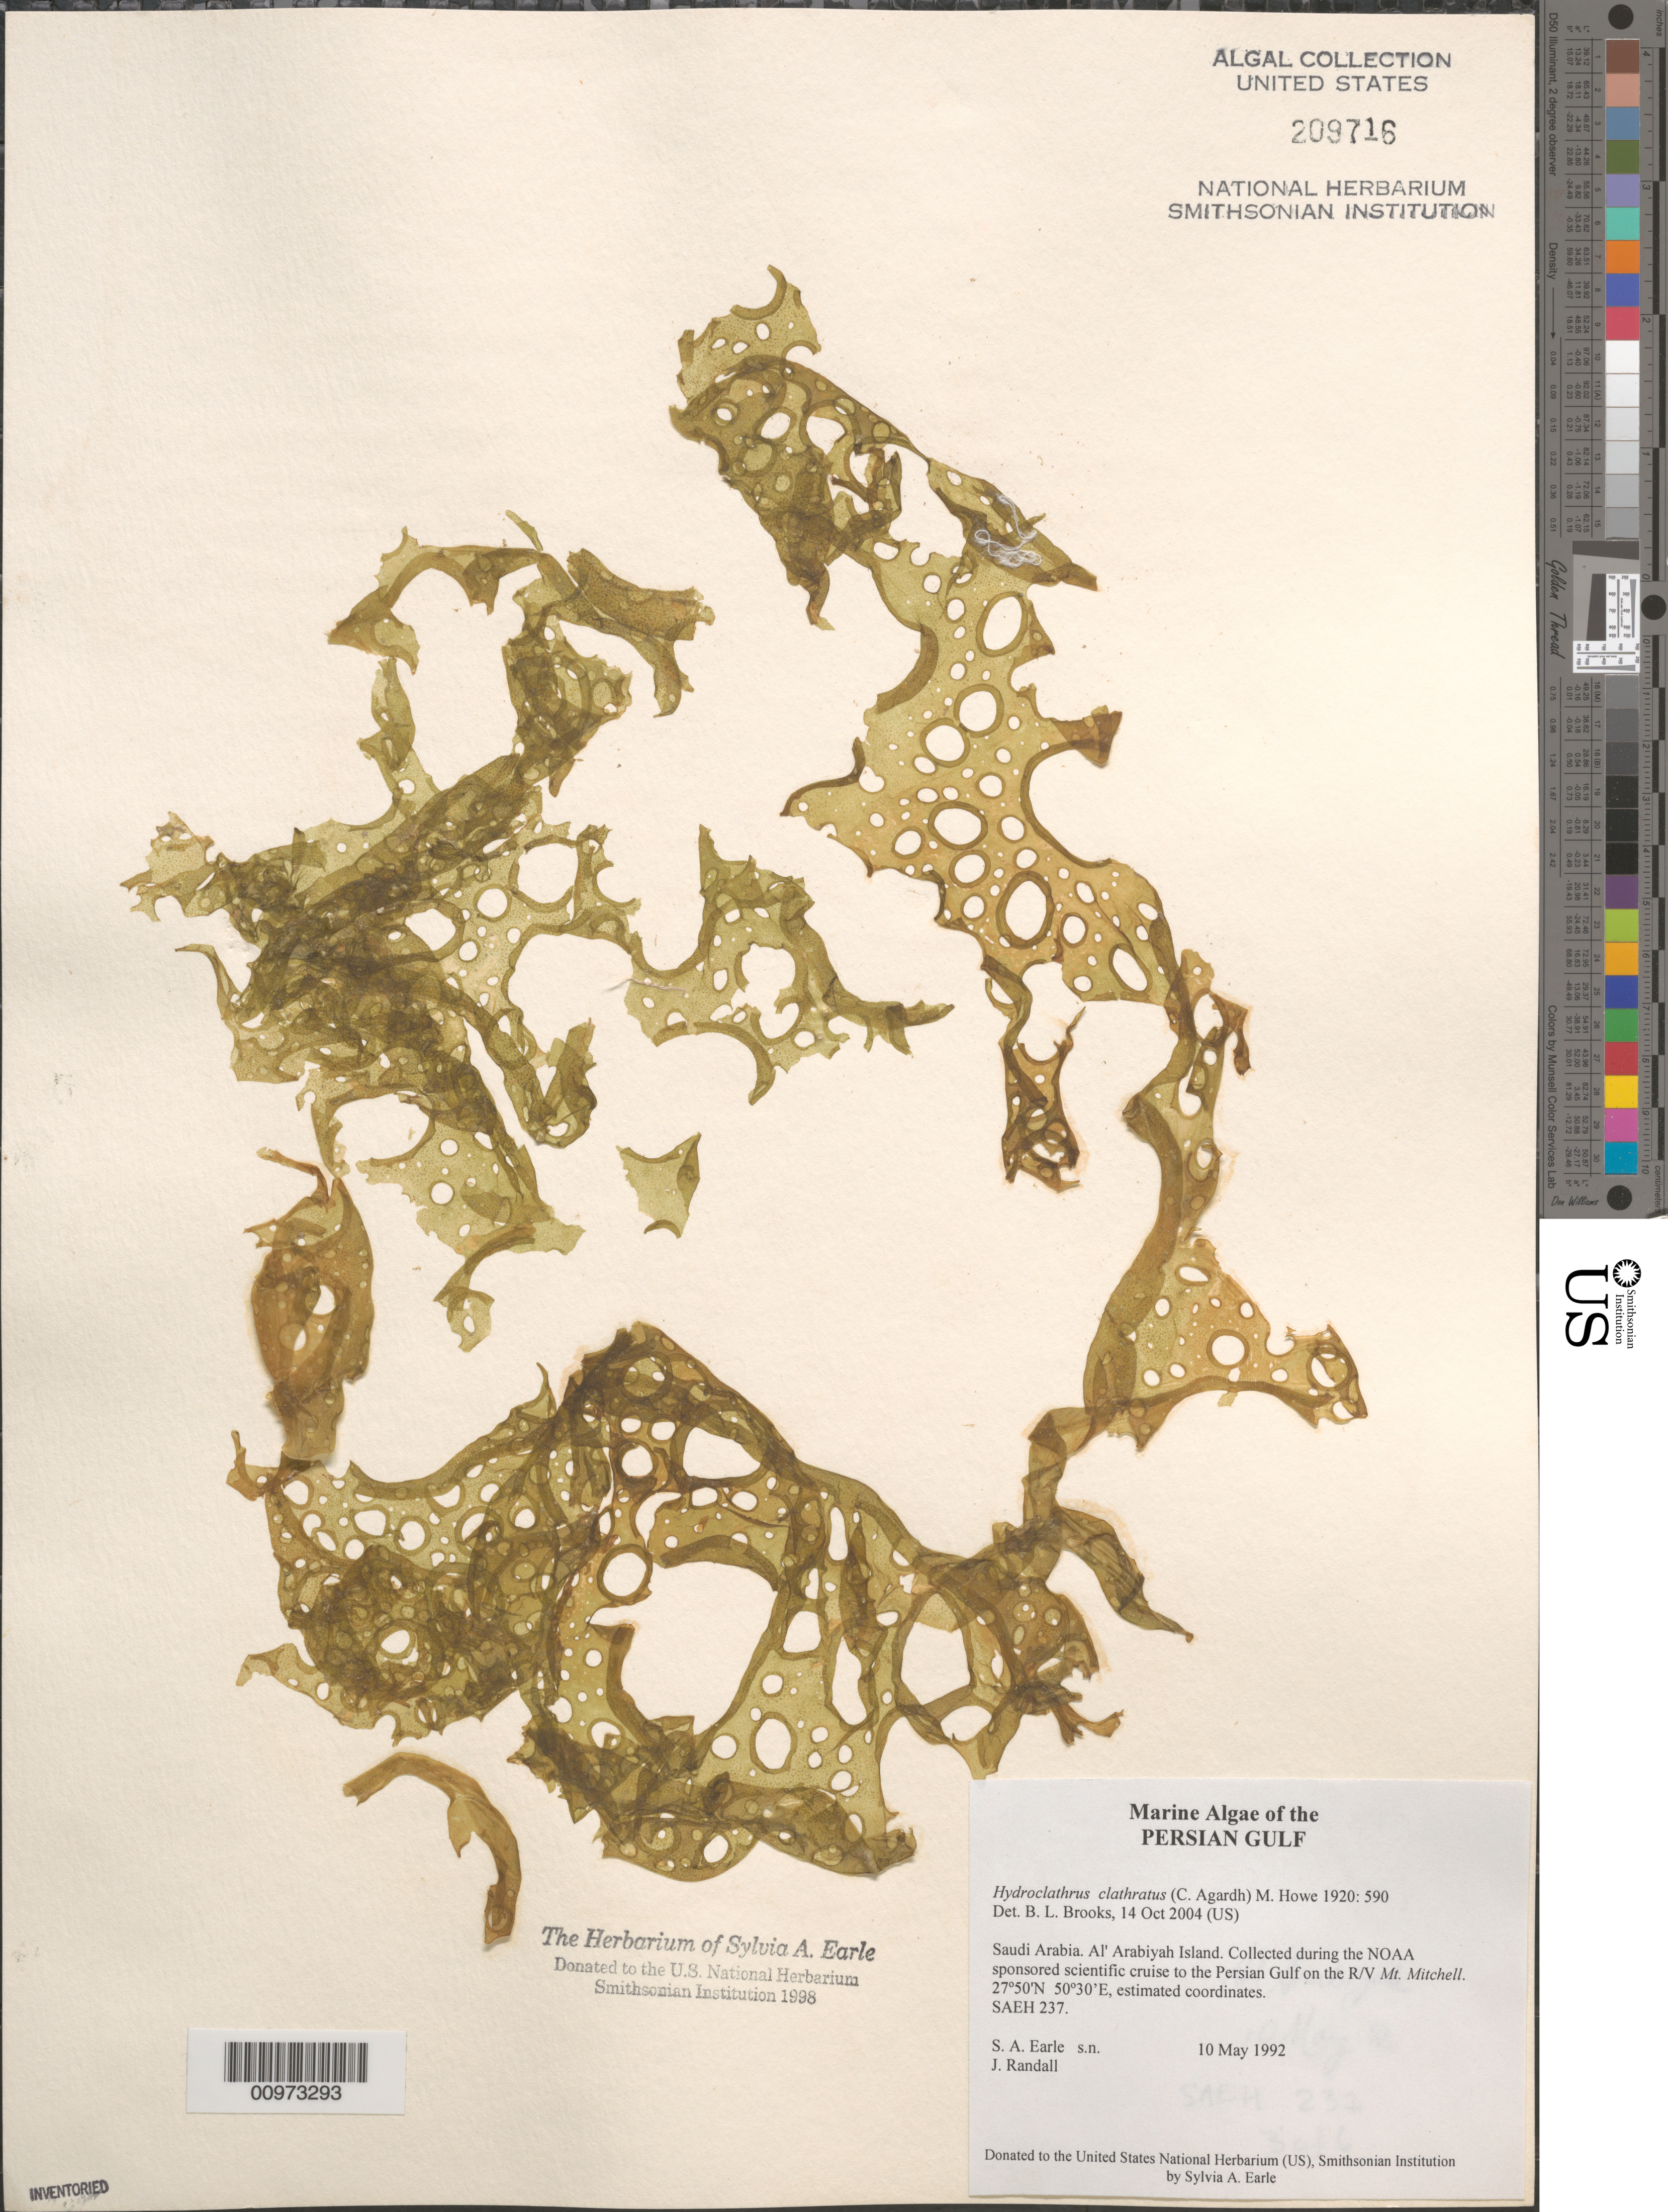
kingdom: Chromista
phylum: Ochrophyta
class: Phaeophyceae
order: Scytosiphonales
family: Scytosiphonaceae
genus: Hydroclathrus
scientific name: Hydroclathrus clathratus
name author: (C. Agardh) M. Howe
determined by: Brooks, B. L., (BOT), Smithsonian Institution - National Museum of Natural History (UNITED STATES)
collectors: S. A. Earle & J. Randall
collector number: SAEH 237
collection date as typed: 10 May 1992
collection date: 1992-05-10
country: Saudi Arabia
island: Al' Arabiyah Island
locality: Persian Gulf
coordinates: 27 50'N, 50 30'E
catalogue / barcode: US 209716